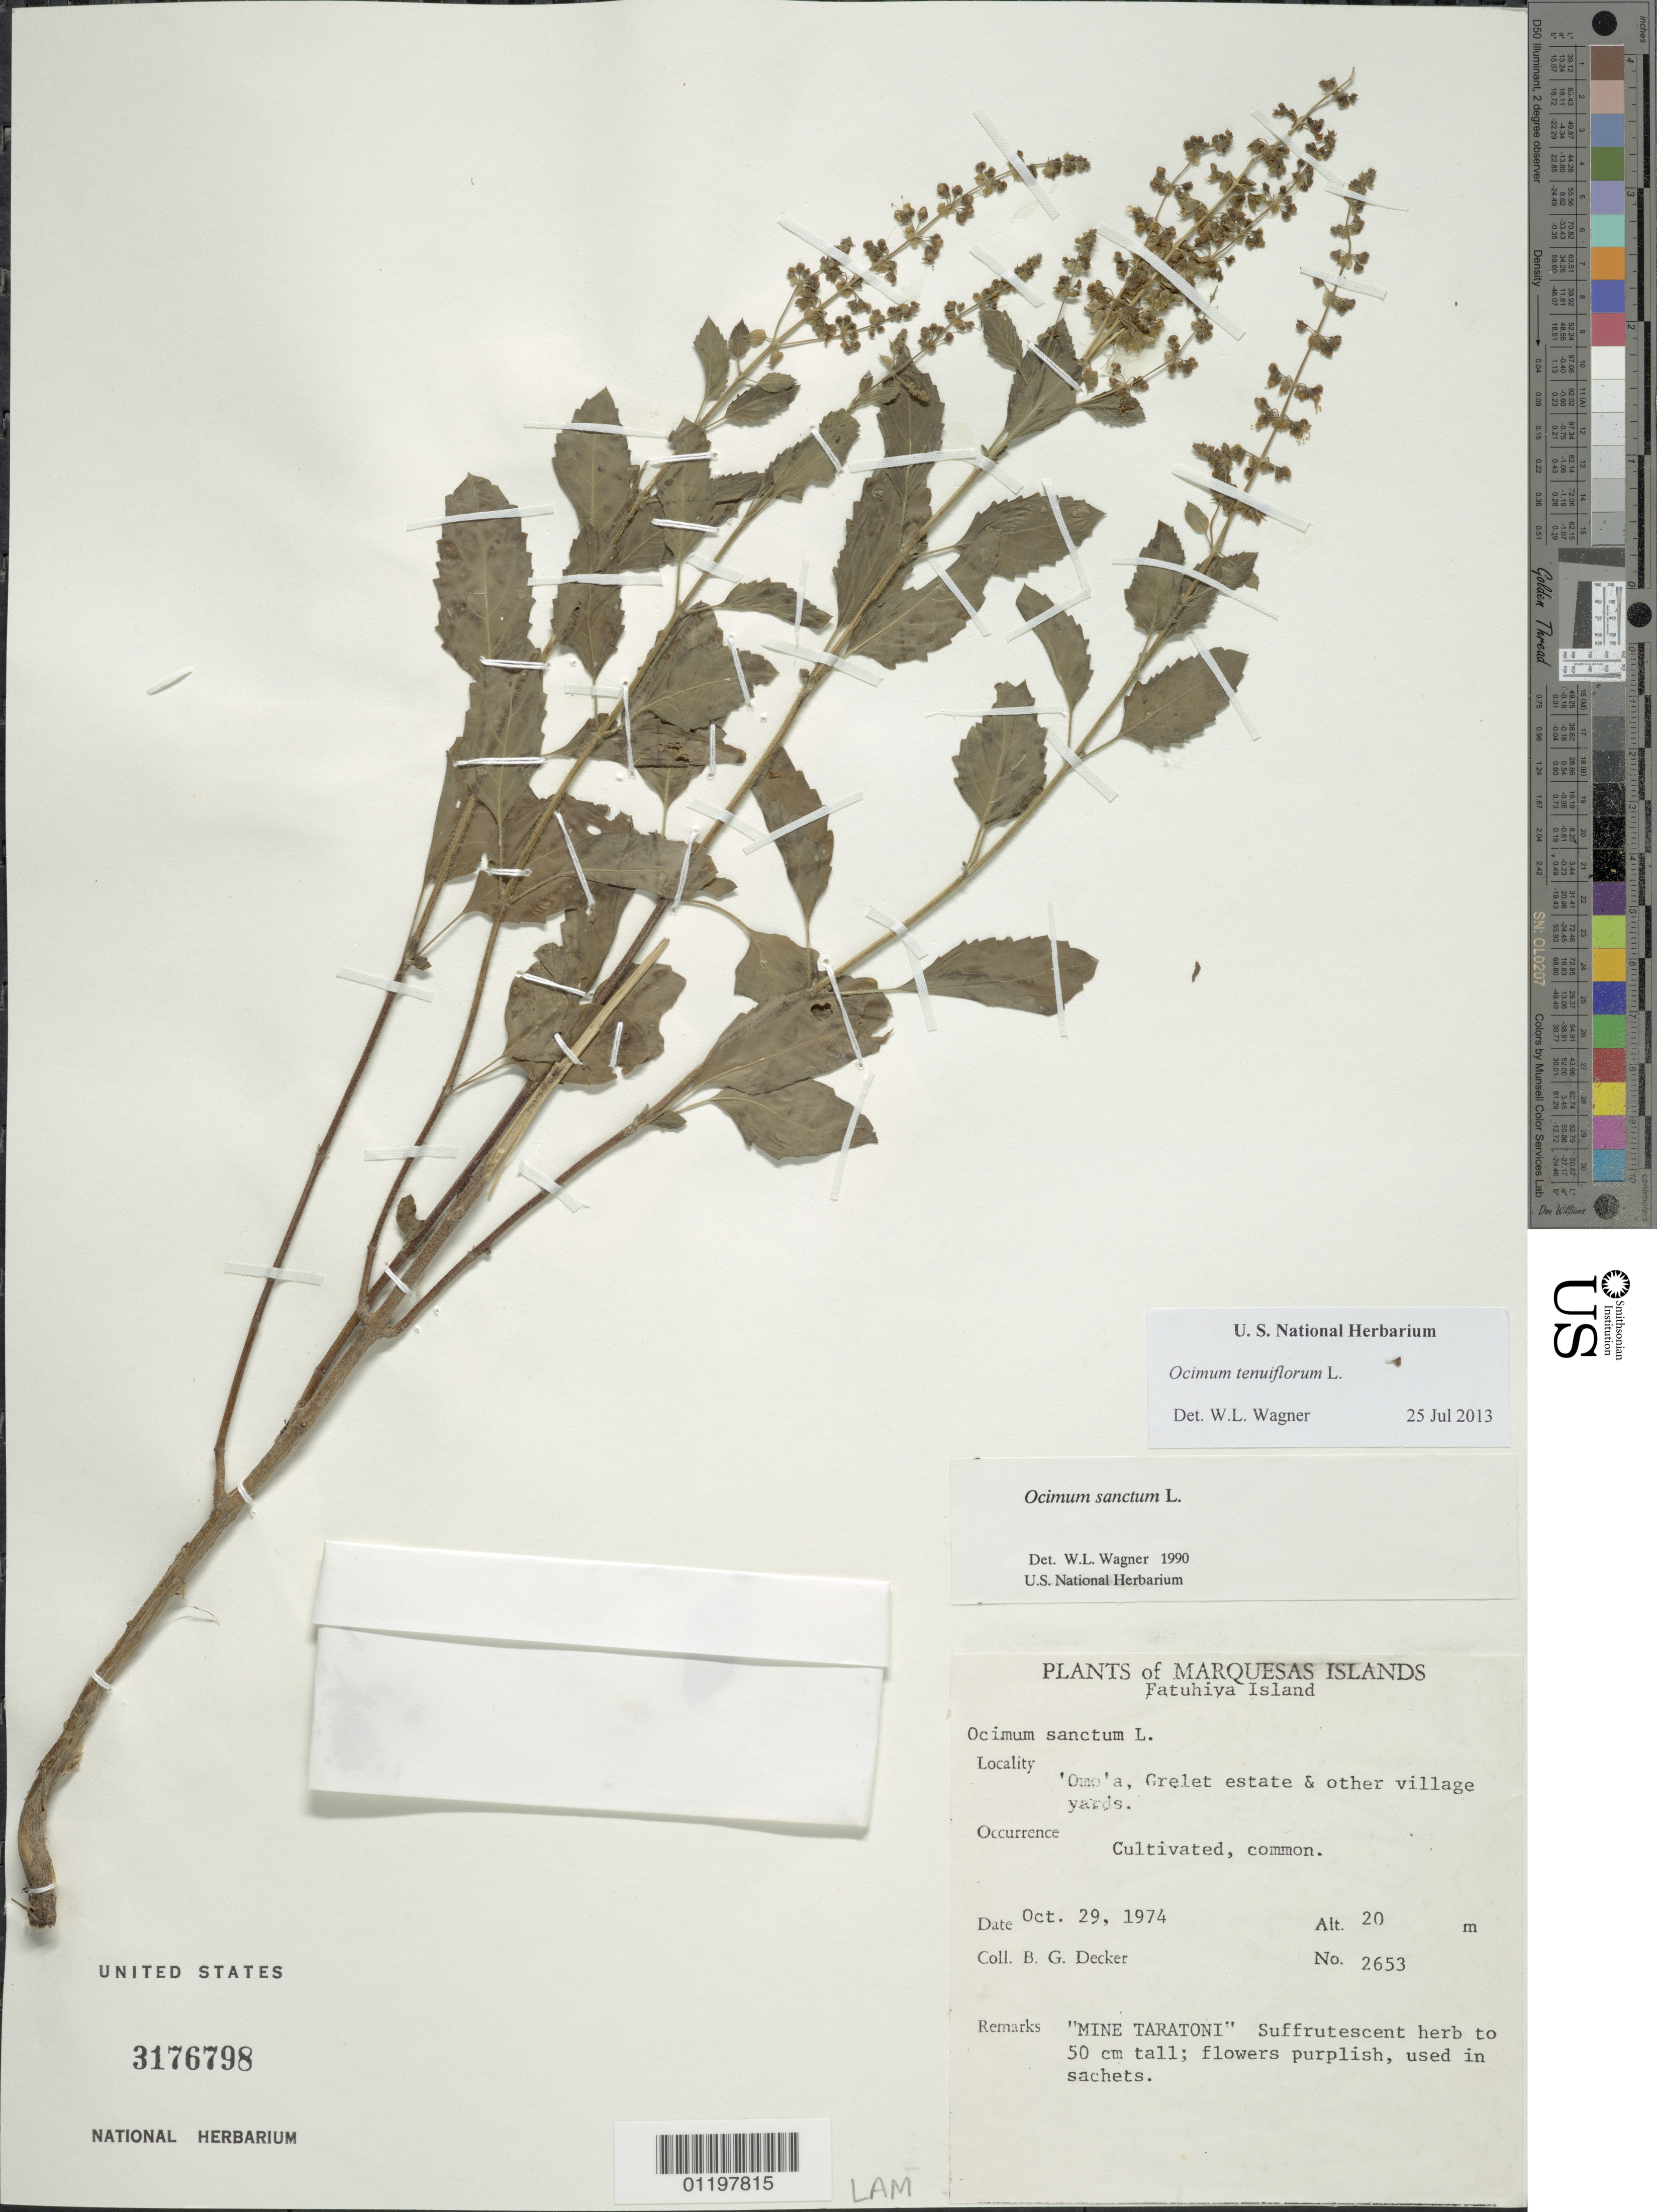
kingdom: Plantae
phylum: Tracheophyta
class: Magnoliopsida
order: Lamiales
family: Lamiaceae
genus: Ocimum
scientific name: Ocimum tenuiflorum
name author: L.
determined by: Wagner, W. L.; Lorence, David H.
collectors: B. G. Decker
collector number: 2653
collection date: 1974-10-29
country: French Polynesia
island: Fatu Hiva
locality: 'Omo'a, Grelet Estate and other village yards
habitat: Cultivated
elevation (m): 20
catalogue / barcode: US 3176798